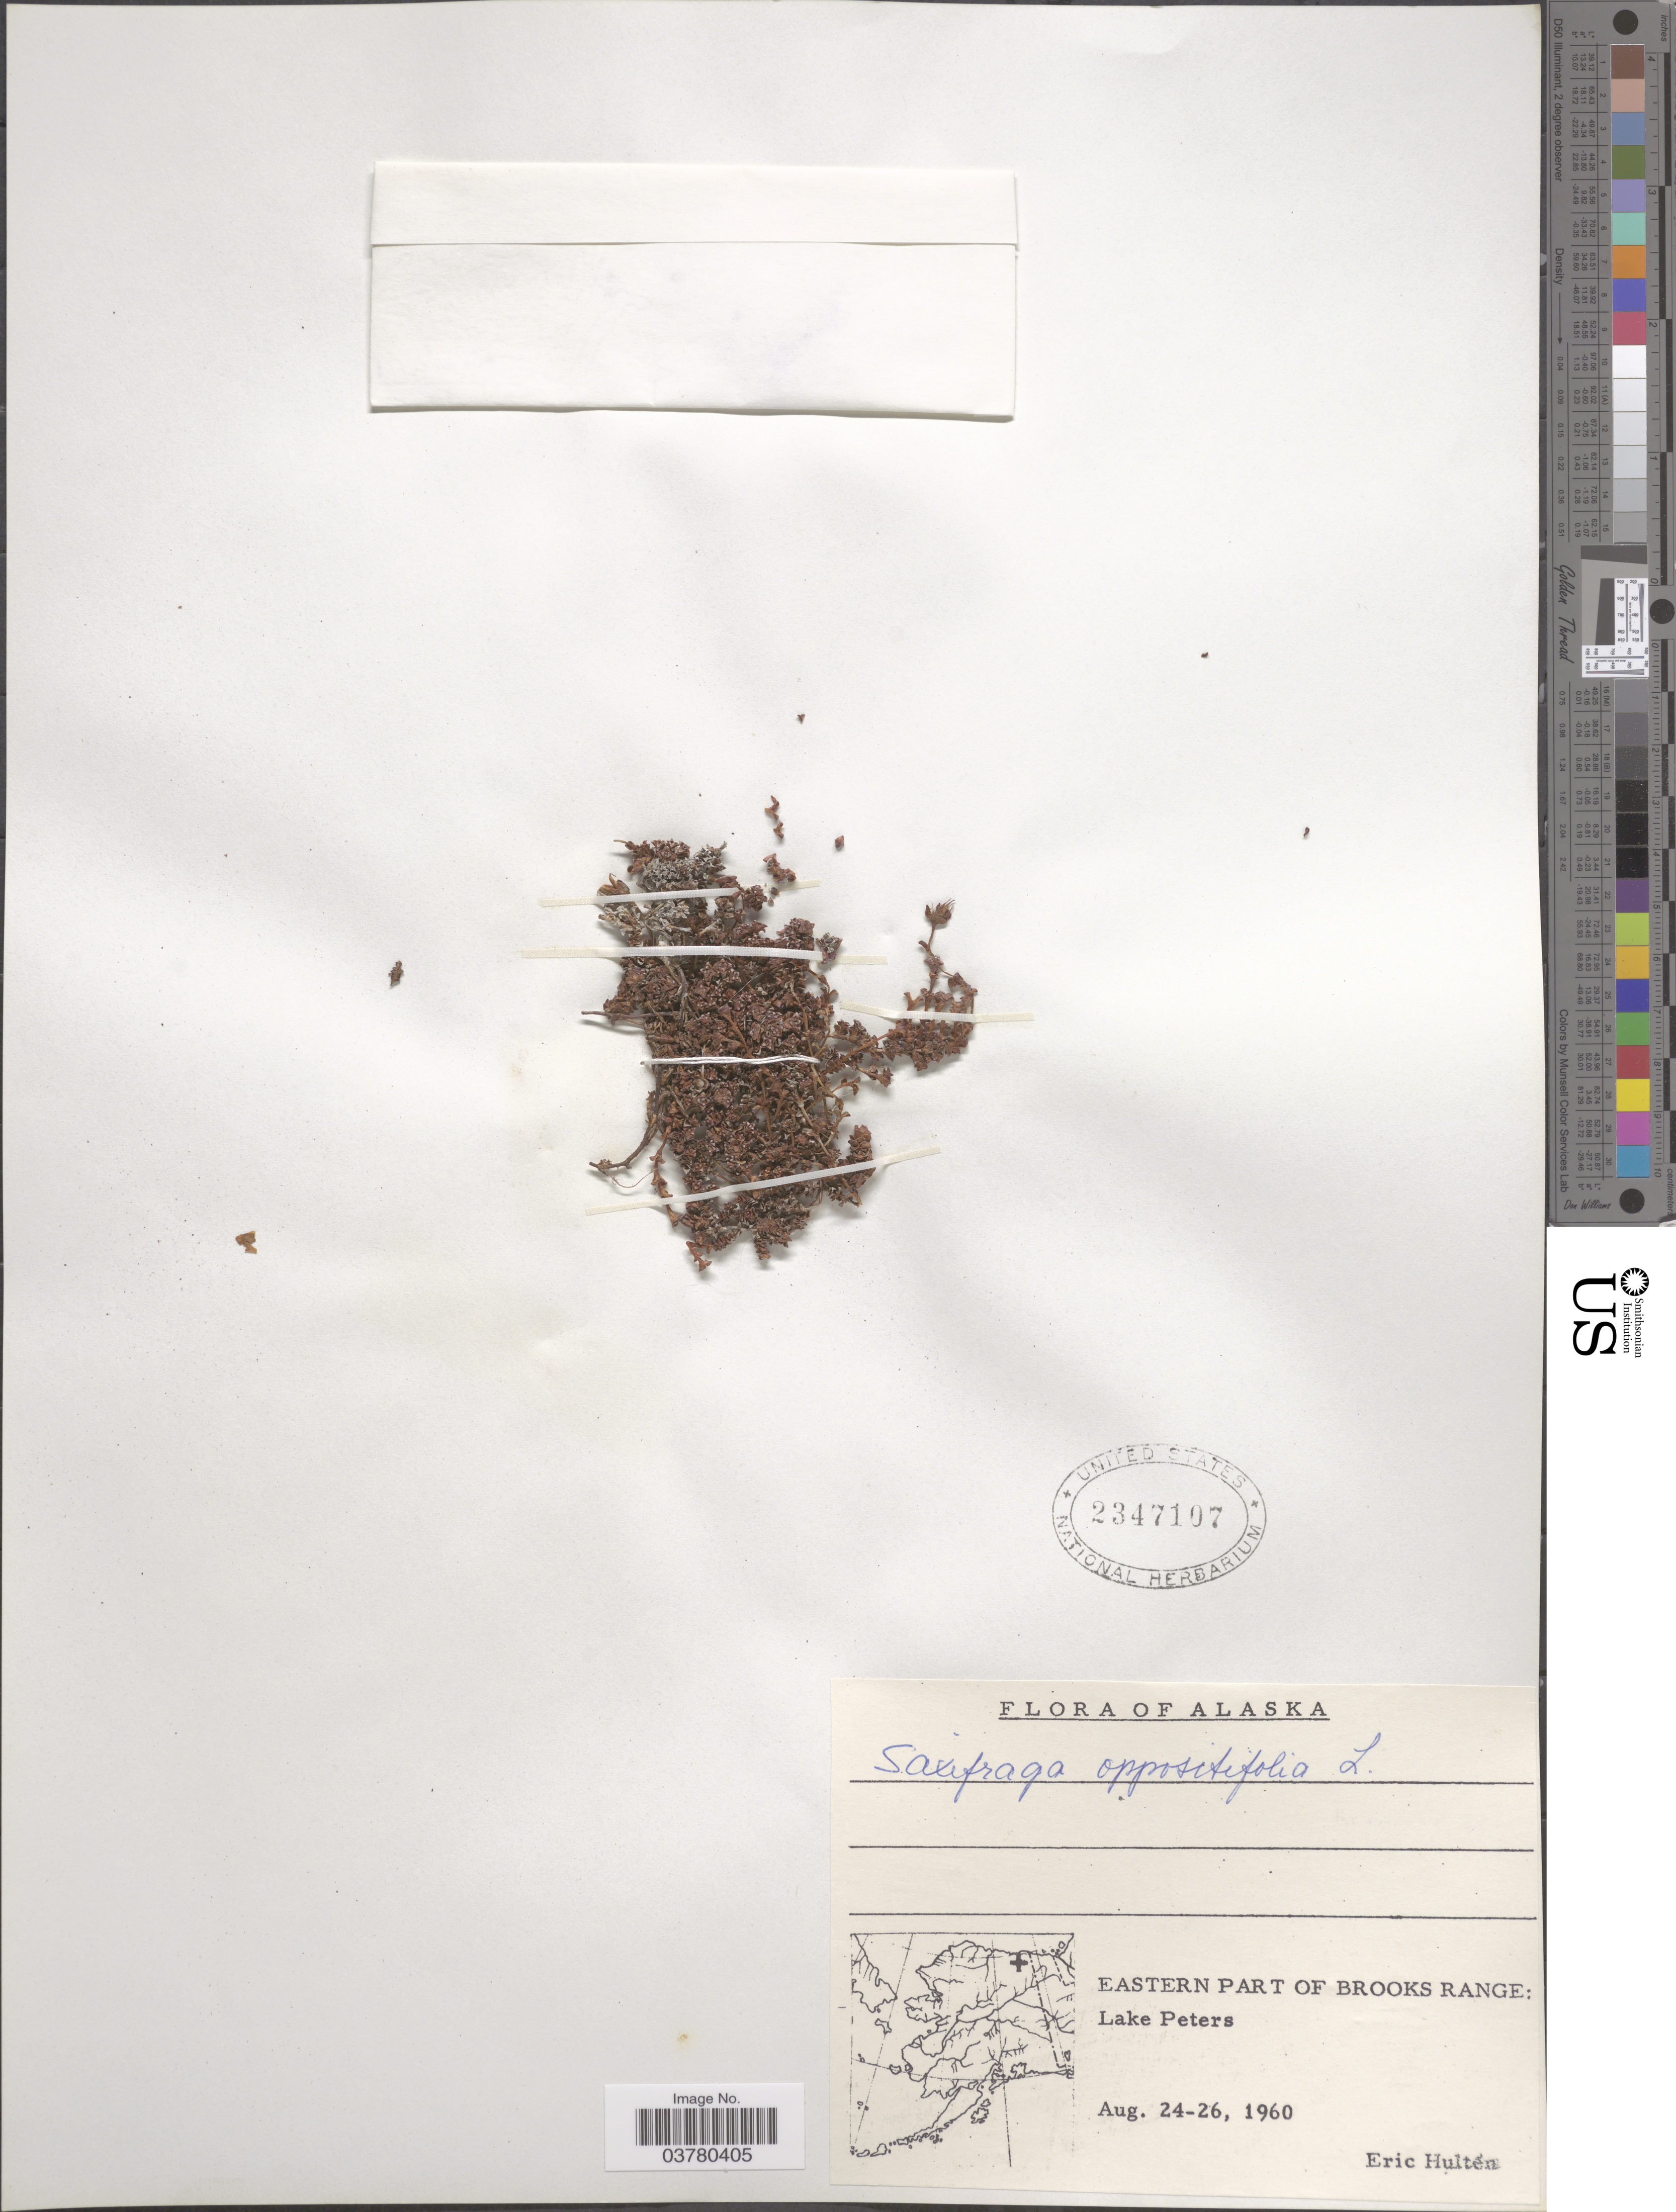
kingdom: Plantae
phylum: Tracheophyta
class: Magnoliopsida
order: Saxifragales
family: Saxifragaceae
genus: Saxifraga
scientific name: Saxifraga oppositifolia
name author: L.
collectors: E. G. Hultén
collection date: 1960-08-24/1960-08-26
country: United States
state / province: Alaska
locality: Eastern Part of Brooks Range: Lake Peters.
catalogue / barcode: US 2347107